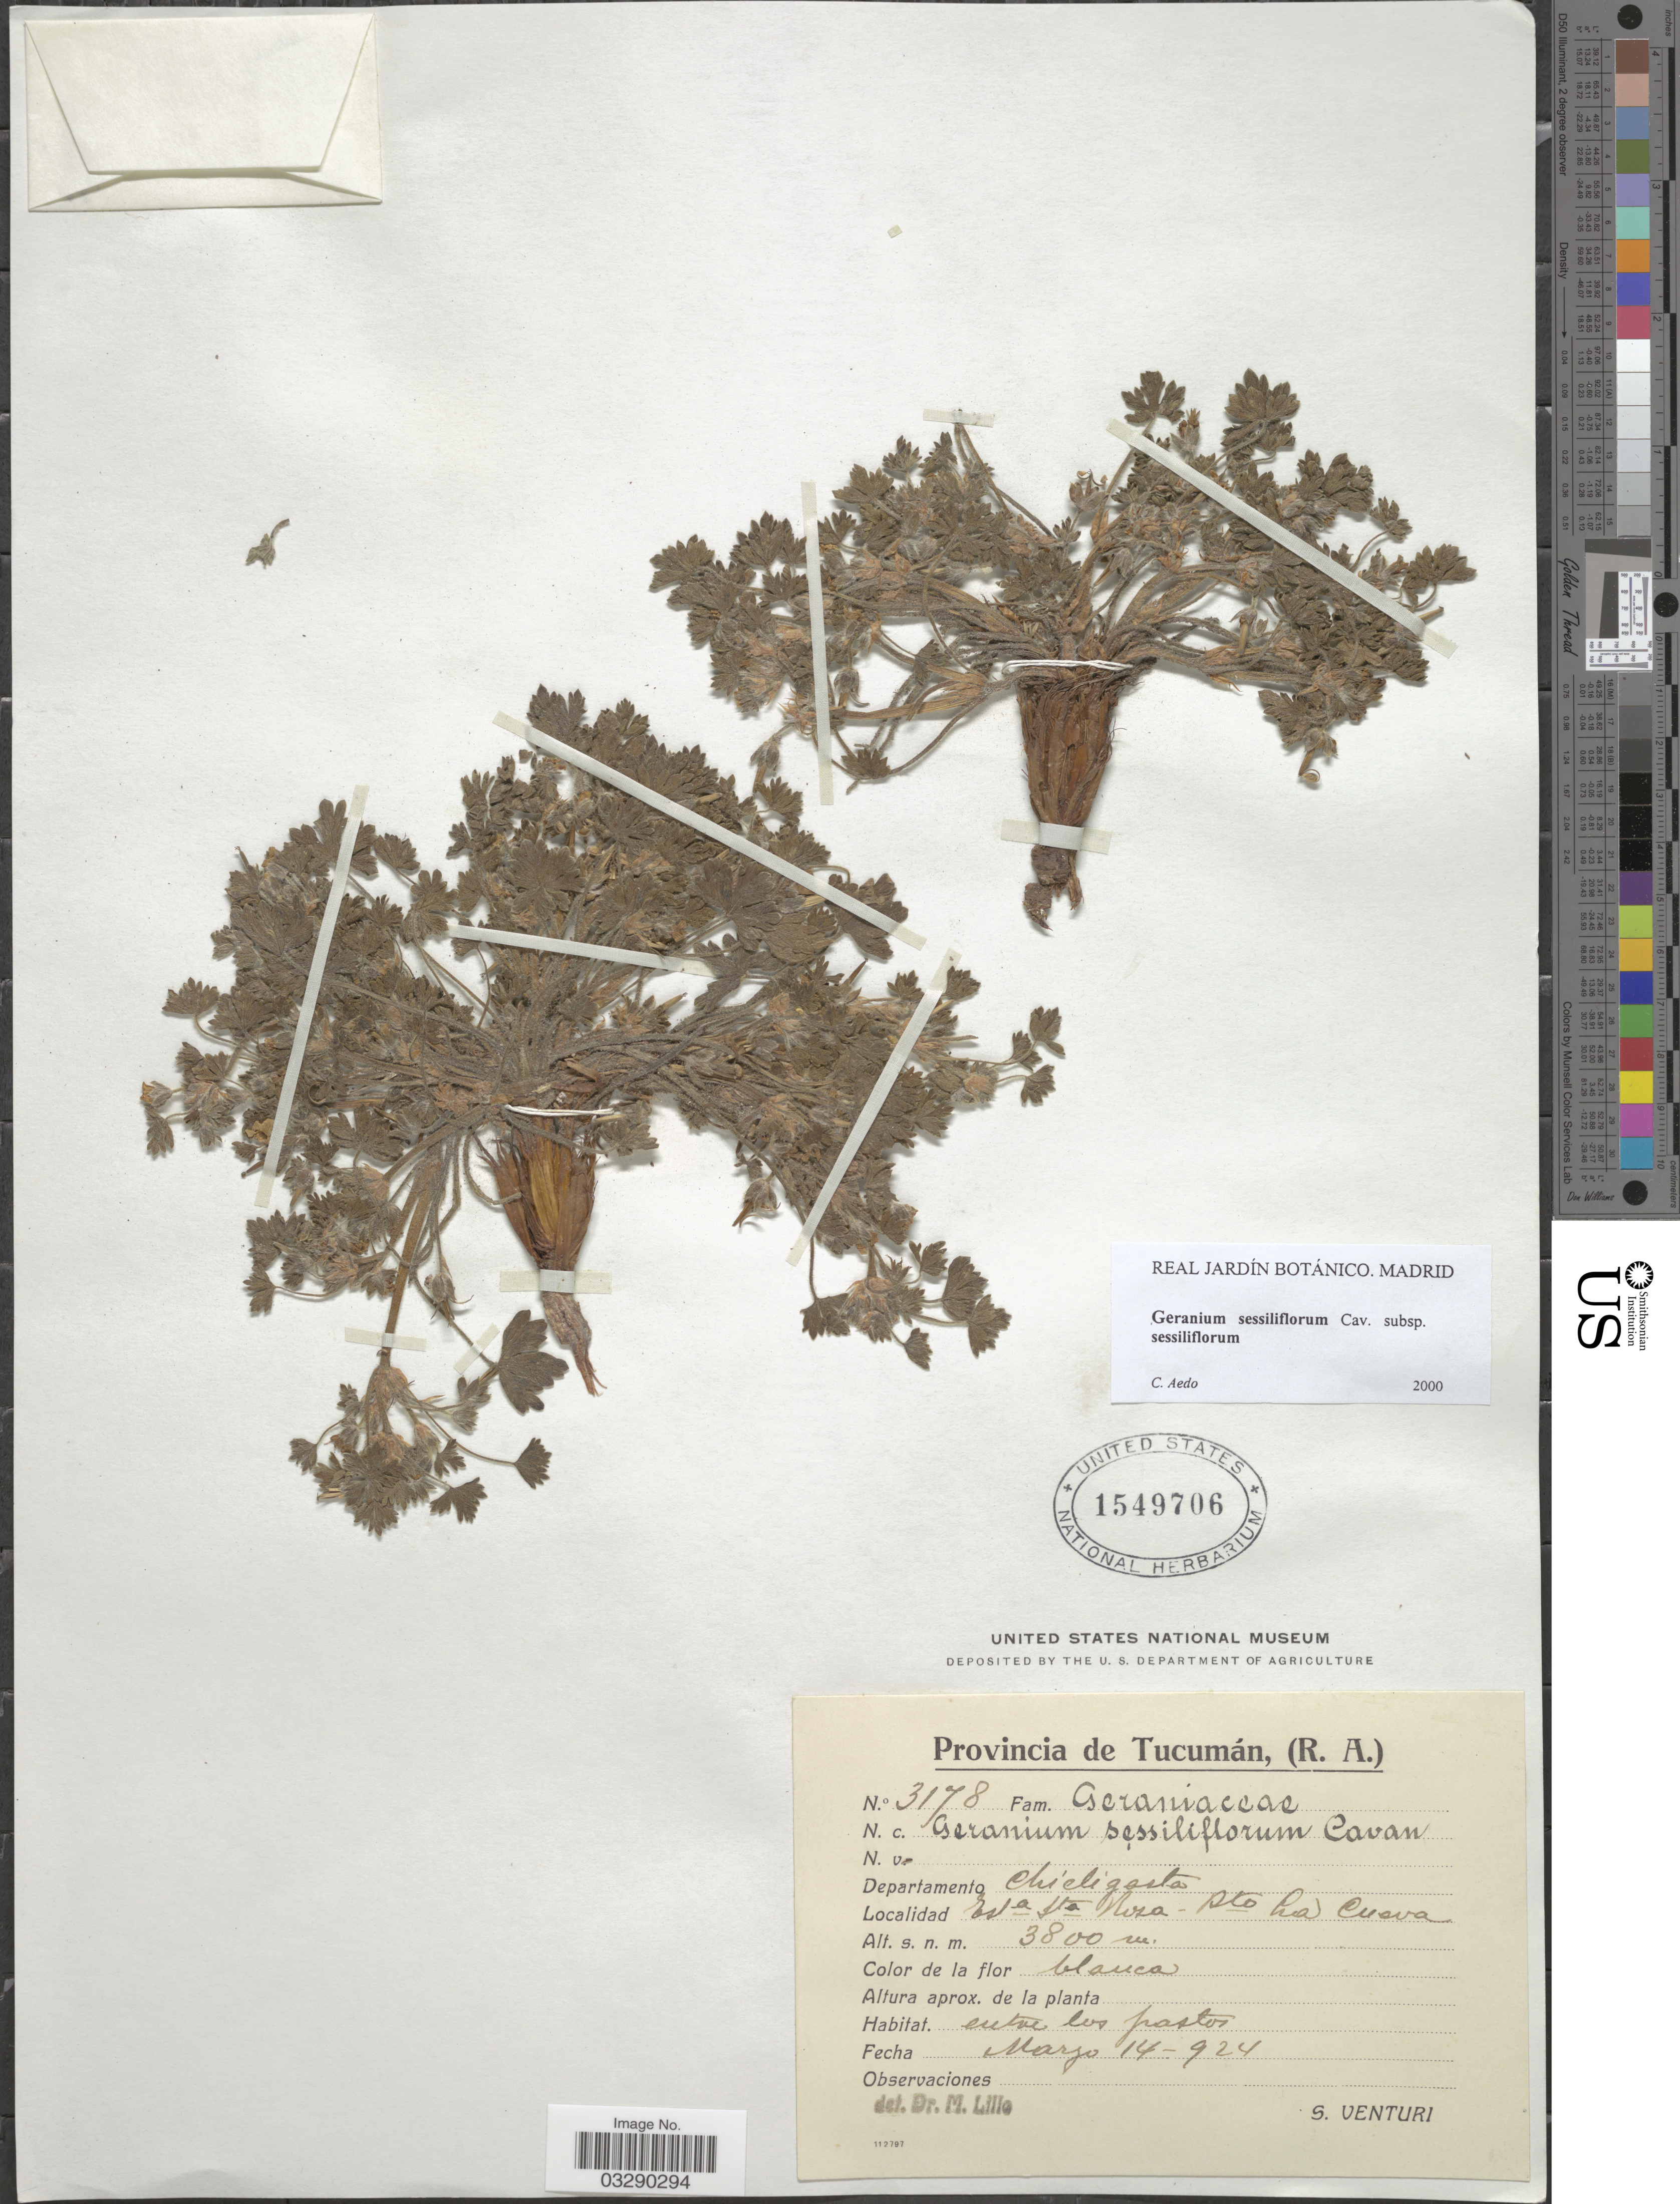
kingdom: Plantae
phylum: Tracheophyta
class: Magnoliopsida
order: Geraniales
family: Geraniaceae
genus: Geranium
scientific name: Geranium sessiliflorum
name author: Cav.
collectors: S. Venturi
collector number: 3178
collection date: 1924-03-14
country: Argentina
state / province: Tucuman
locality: Departamento Chicligasta. Esta Sta. Rosa - Pto La Cueva.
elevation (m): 3800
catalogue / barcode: US 1549706